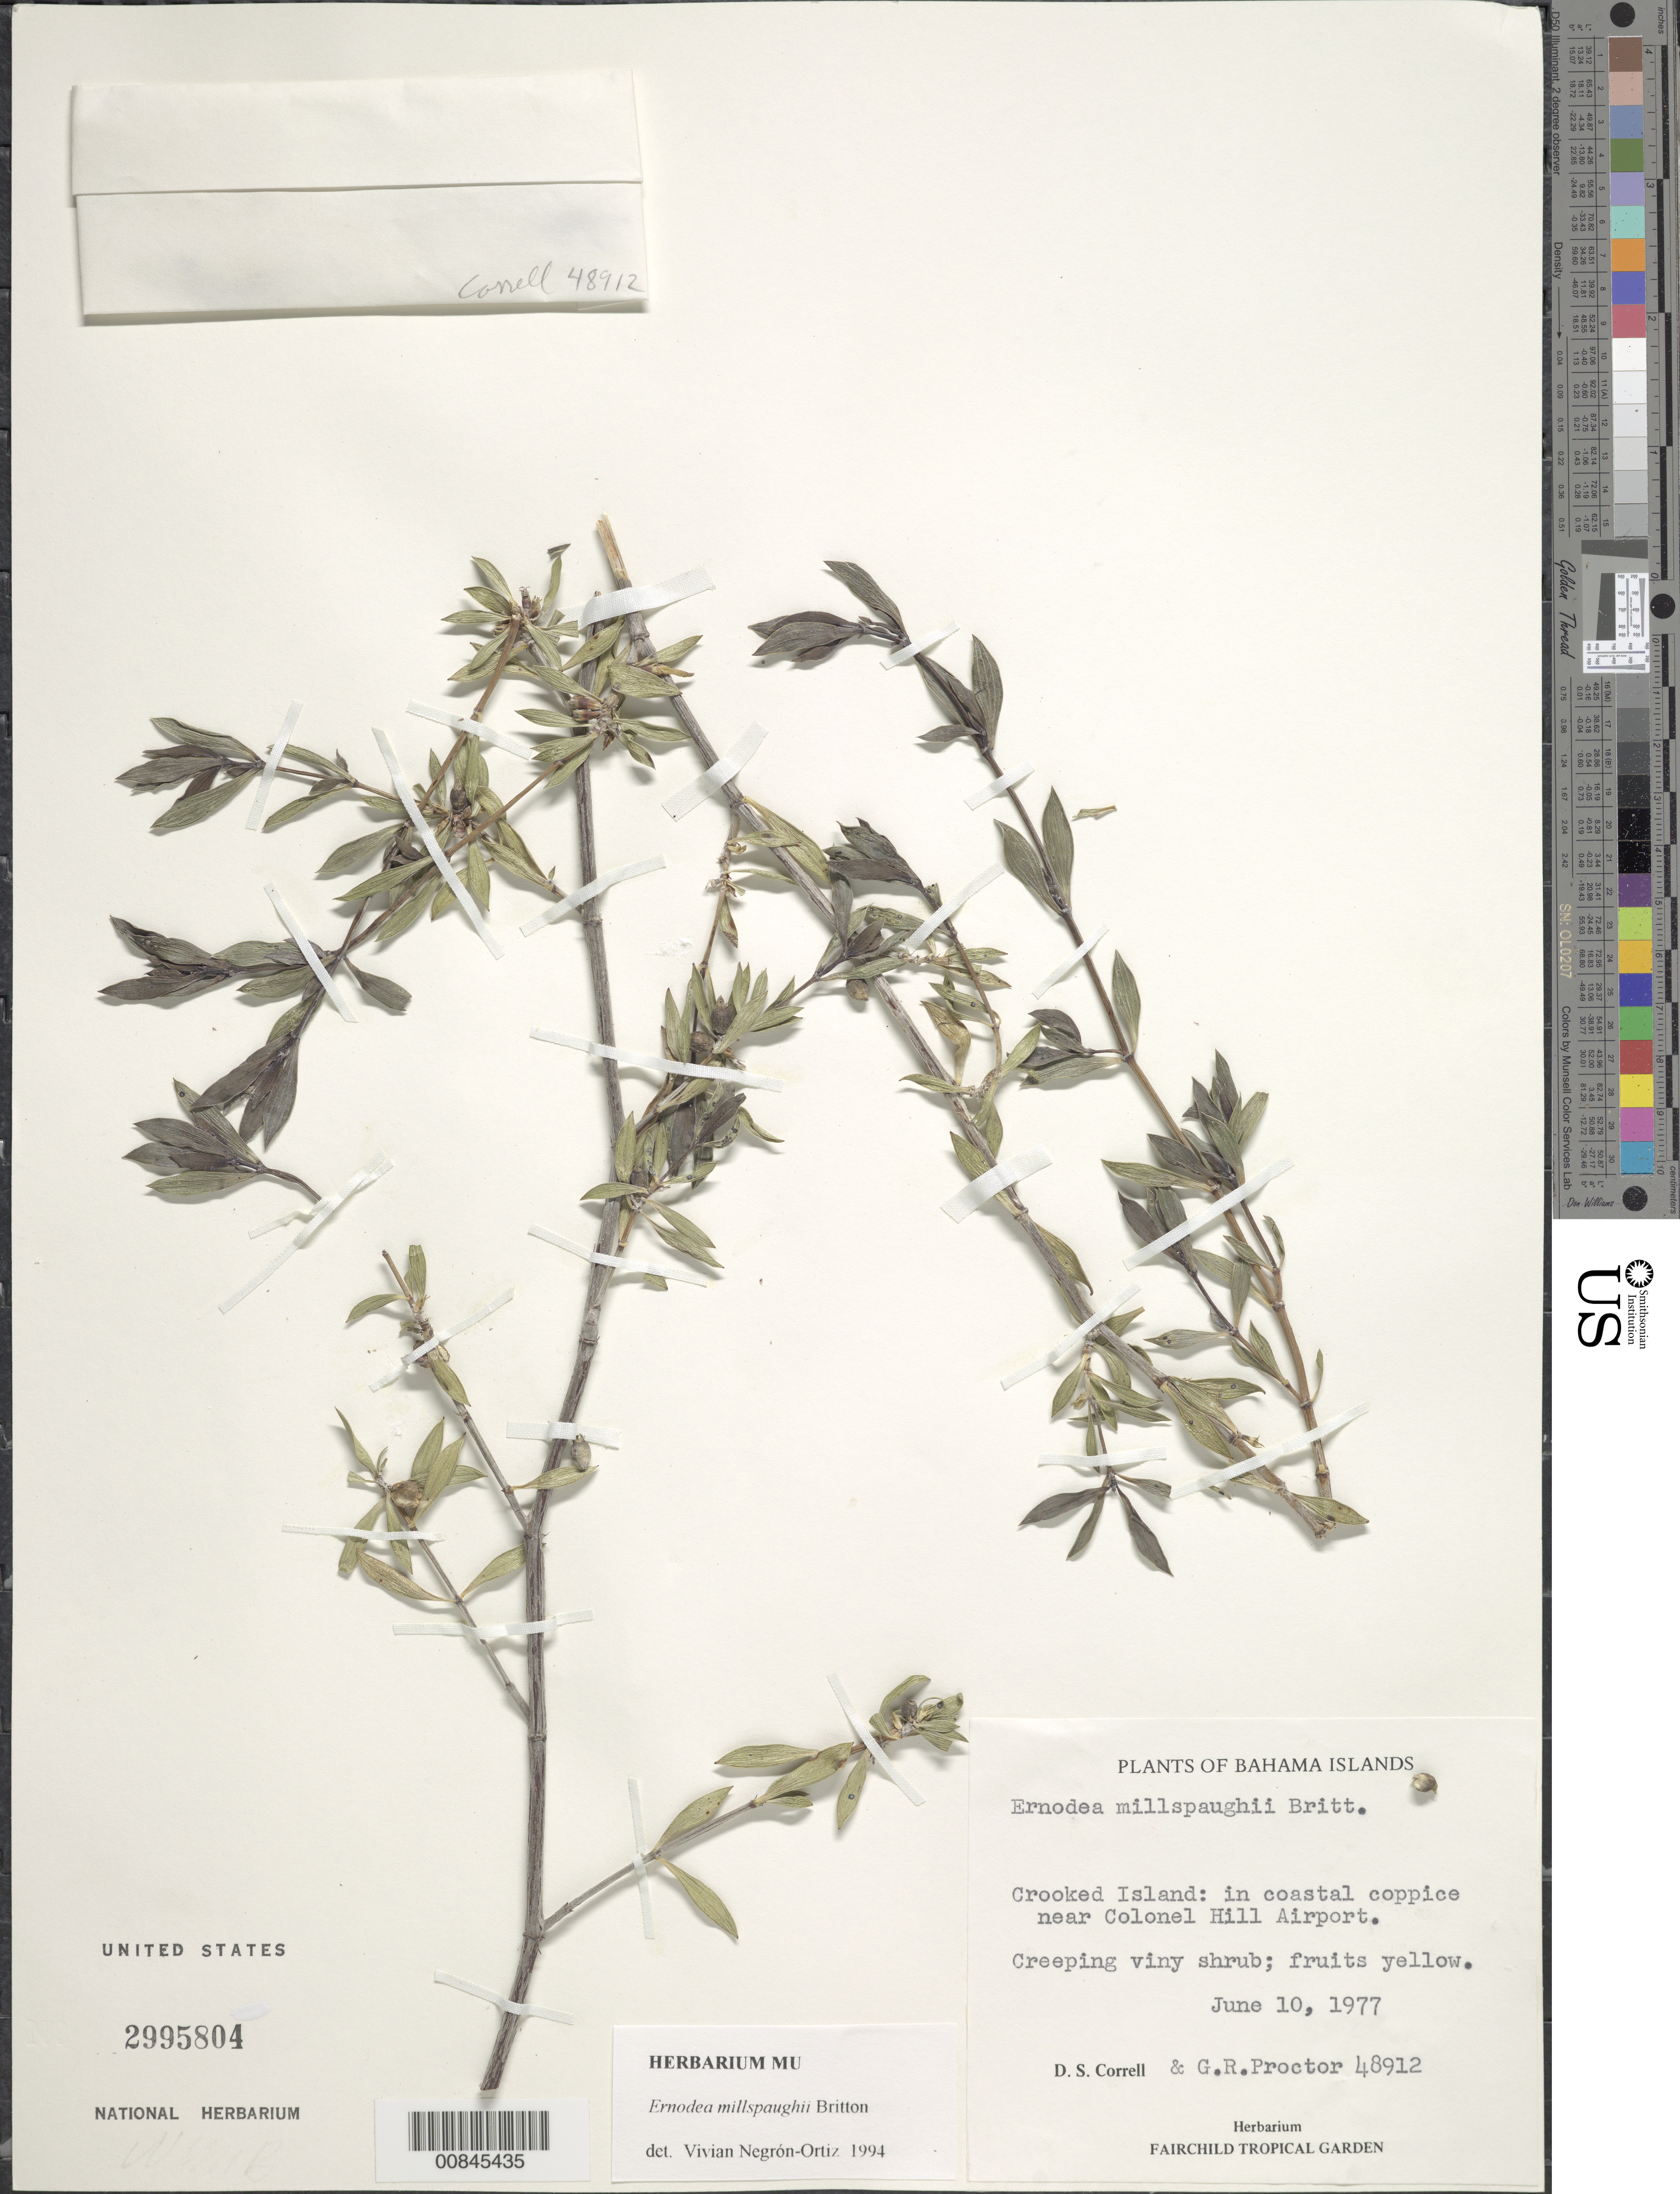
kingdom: Plantae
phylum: Tracheophyta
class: Magnoliopsida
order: Gentianales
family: Rubiaceae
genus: Ernodea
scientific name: Ernodea millspaughii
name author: Britton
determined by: Negrón-Ortiz, V.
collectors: D. S. Correll & G. R. Proctor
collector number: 48912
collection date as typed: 10 Jun 1977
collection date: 1977-06-10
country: Bahamas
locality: Crooked Island: Near Colonel Hill Airport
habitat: In coastal coppice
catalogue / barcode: US 2995804